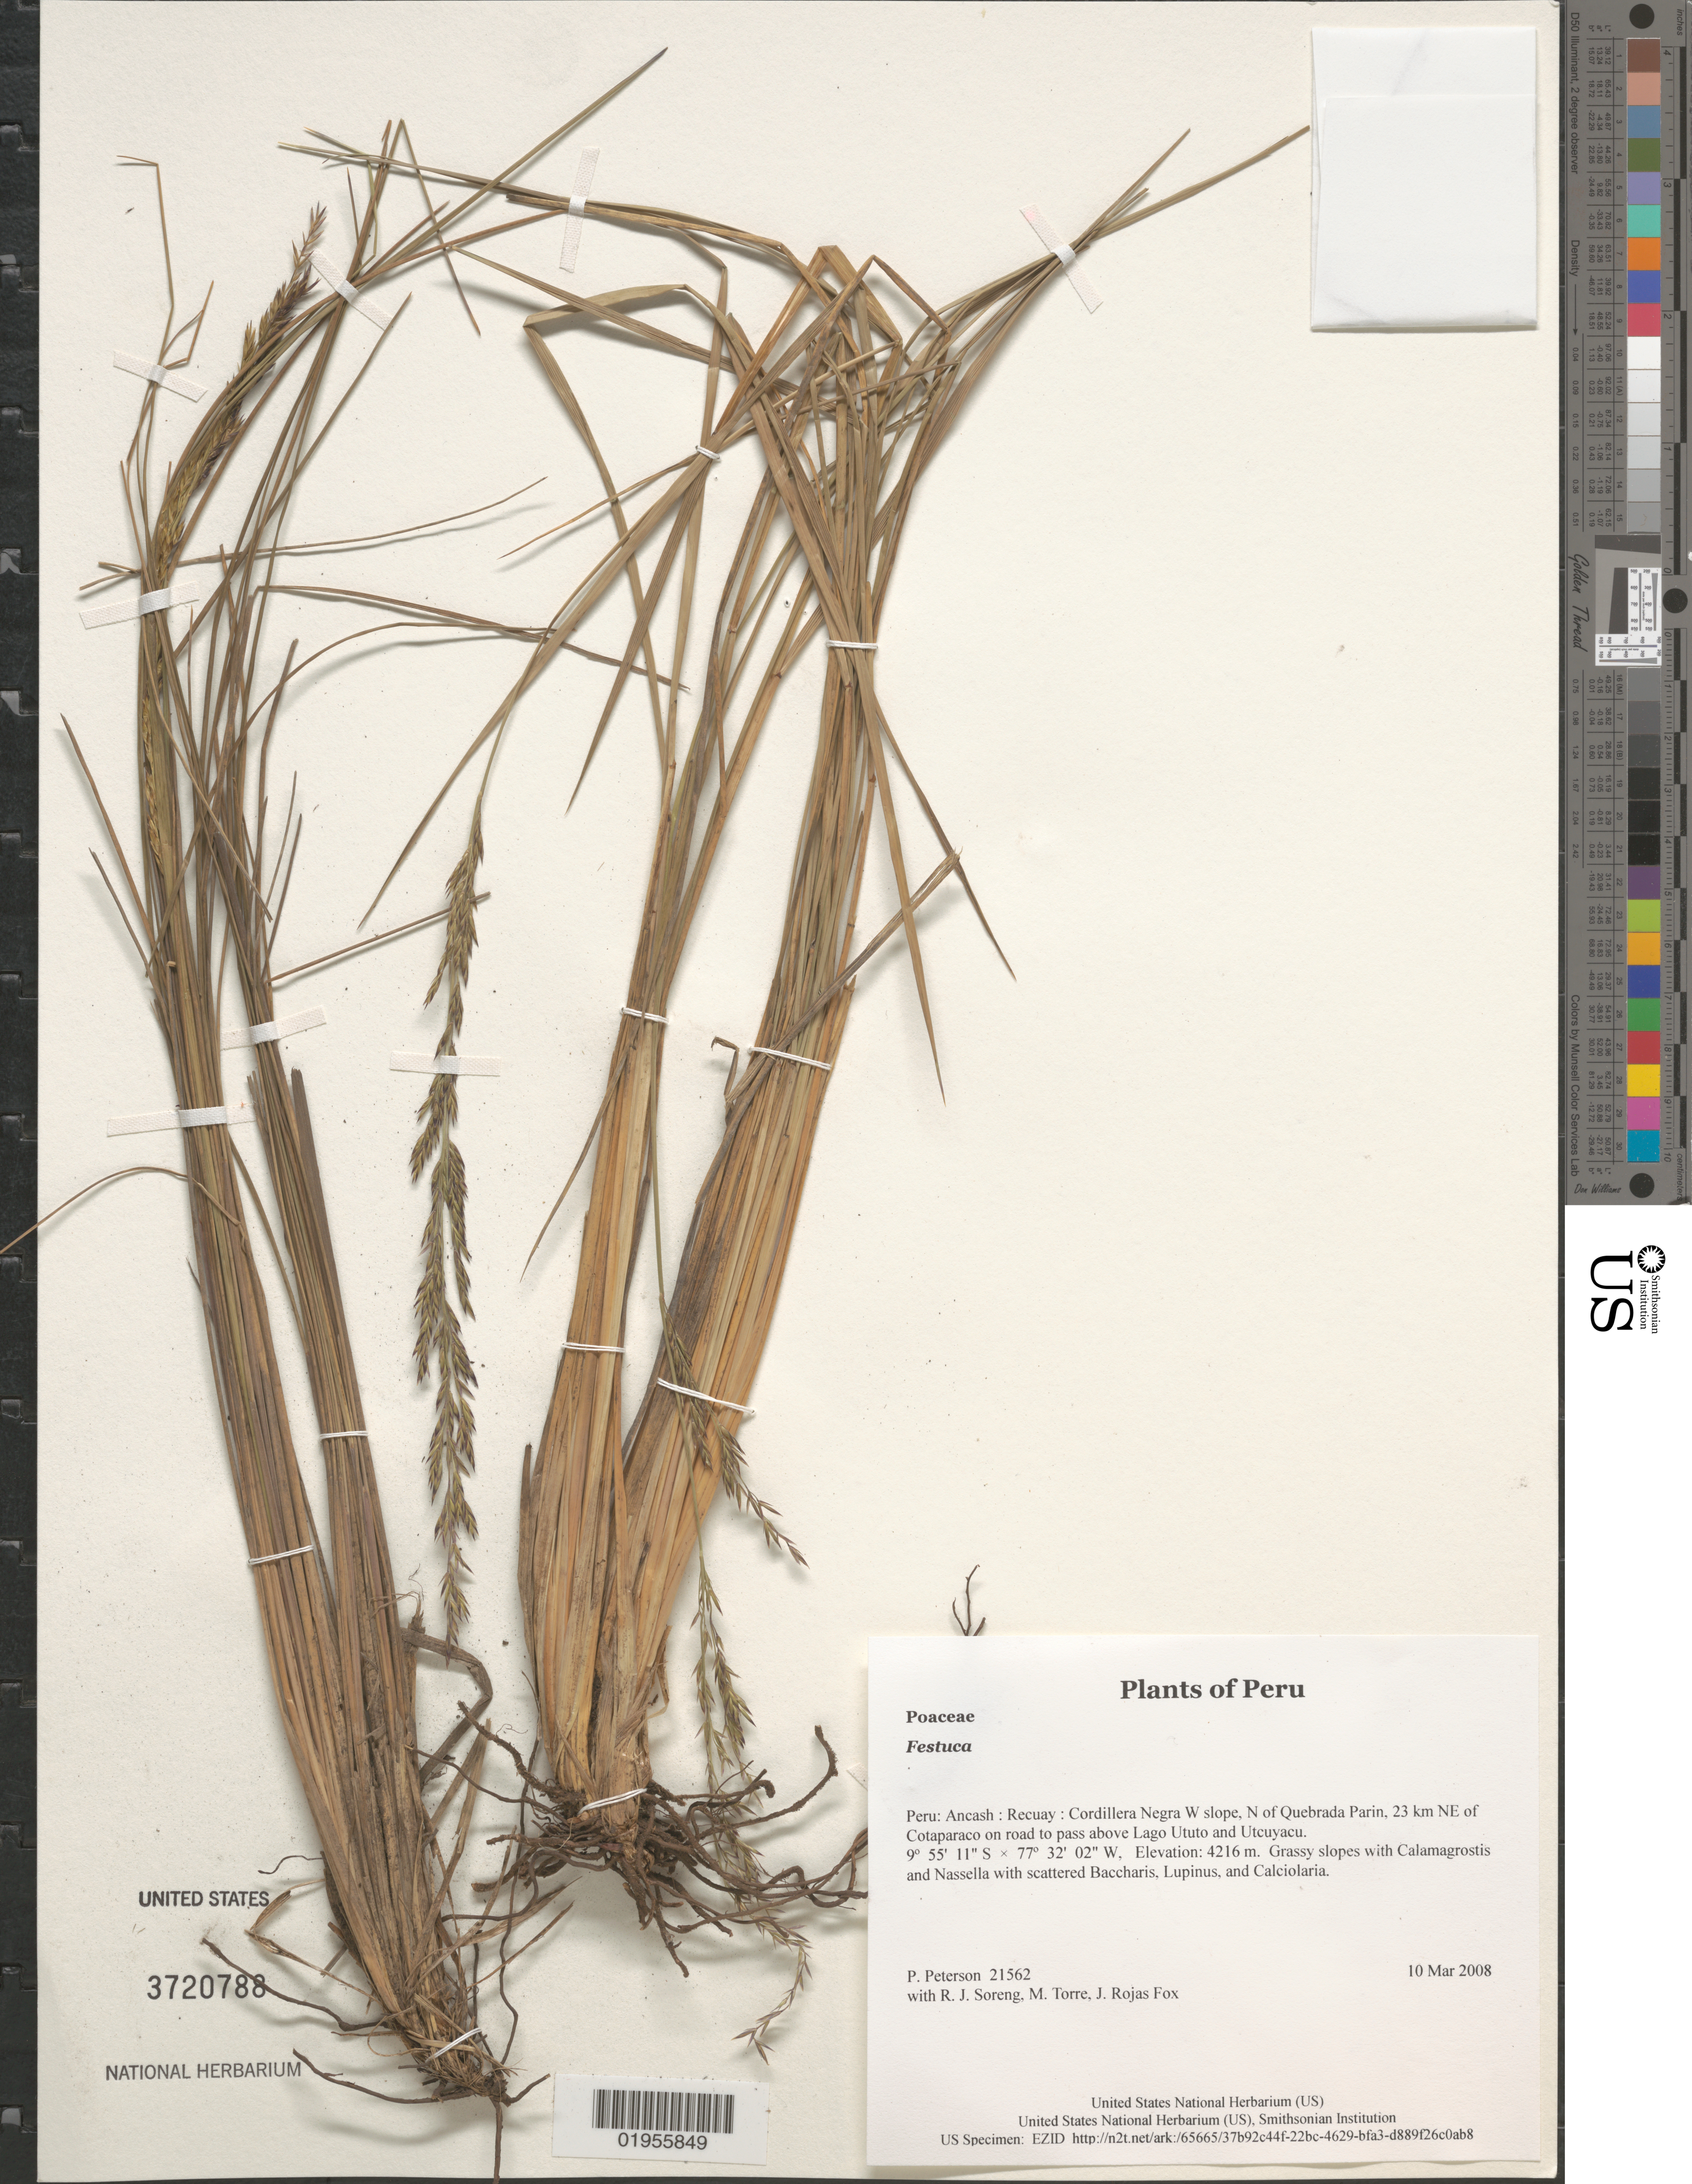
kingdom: Plantae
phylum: Tracheophyta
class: Liliopsida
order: Poales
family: Poaceae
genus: Festuca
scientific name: Festuca sp.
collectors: P. M. Peterson, R. J. Soreng, M. Torre & J. Rojas Fox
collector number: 21562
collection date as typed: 10 Mar 2008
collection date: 2008-03-10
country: Peru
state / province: Ancash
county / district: Recuay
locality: Cordillera Negra W slope, N of Quebrada Parin, 23 km NE of Cotaparaco on road to pass above Lago Ututo and Utcuyacu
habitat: Grassy slopes with Calamagrostis and Nassella with scattered Baccharis, Lupinus, and Calciolaria.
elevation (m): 4216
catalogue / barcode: US 3720788